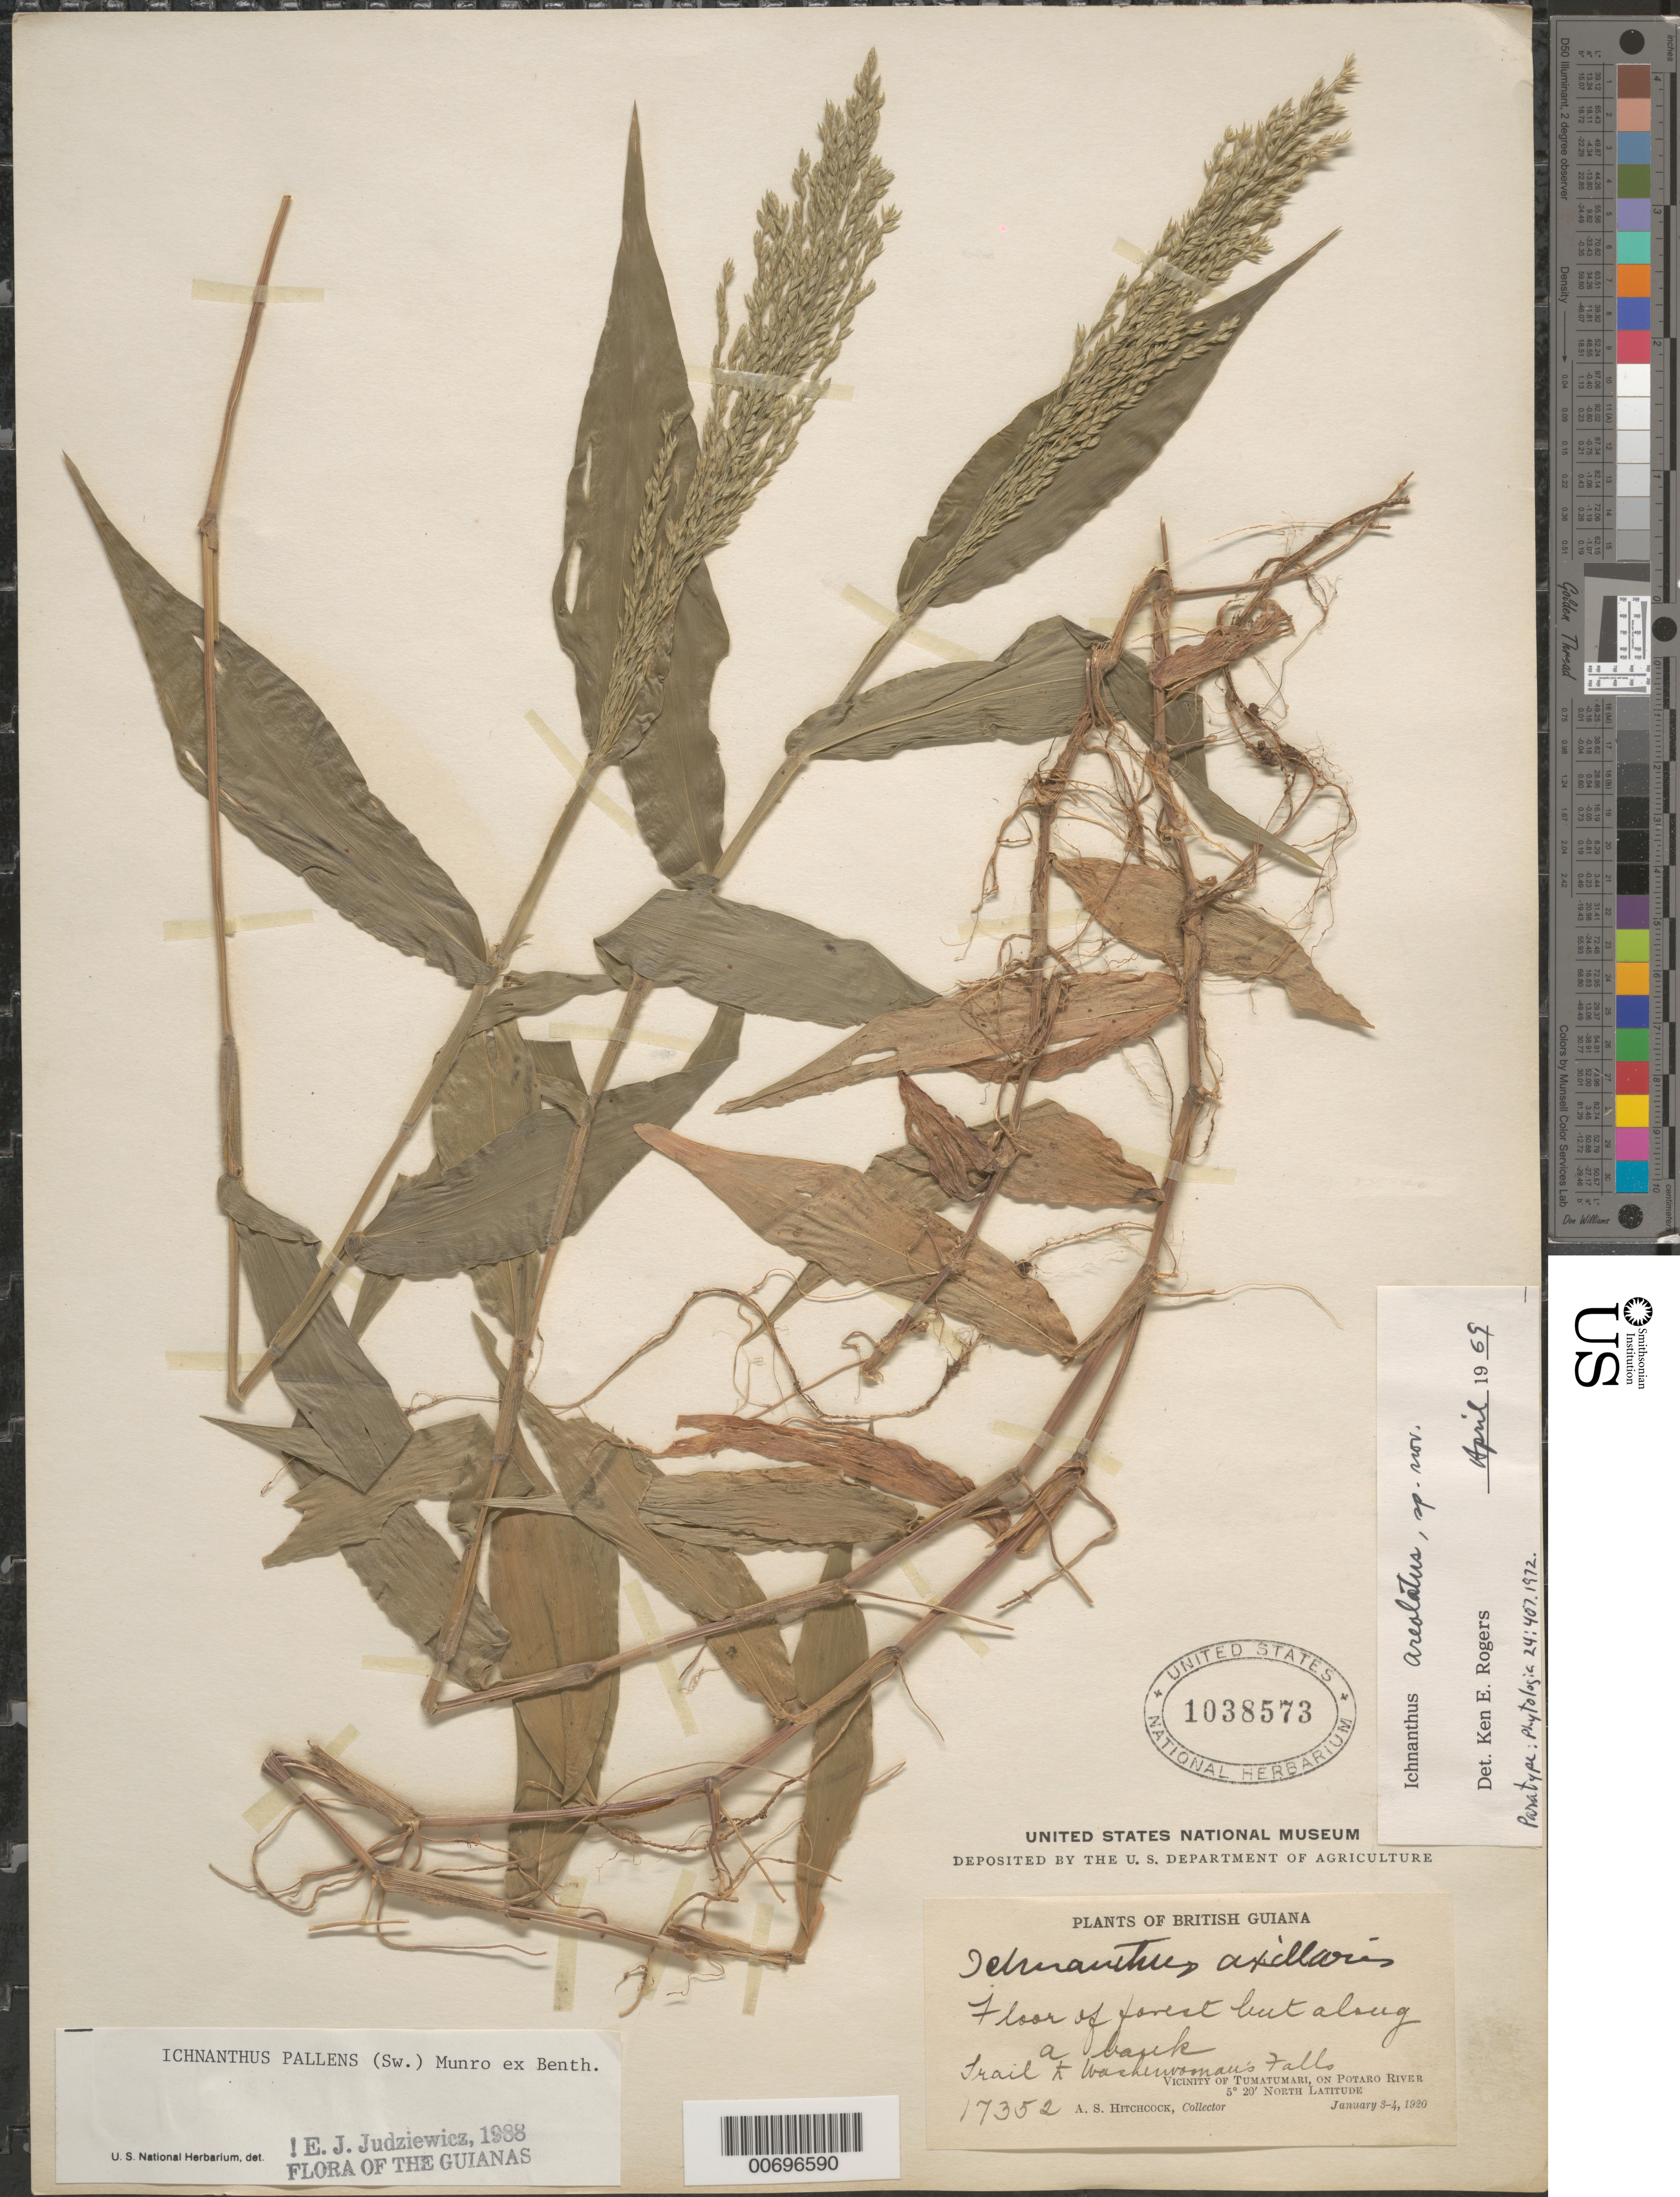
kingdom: Plantae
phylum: Tracheophyta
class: Liliopsida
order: Poales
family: Poaceae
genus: Ichnanthus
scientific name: Ichnanthus pallens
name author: (Sw.) Munro ex Benth.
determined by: Judziewicz, E. J.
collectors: A. S. Hitchcock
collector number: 17352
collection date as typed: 3-Jan-20 to 5-Jan-20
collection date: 1920-01-03/1920-01-05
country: Guyana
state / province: Potaro-Siparuni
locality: Tumatumari Village, Potaro R.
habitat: Floor of forest but along a bank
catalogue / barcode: US 1038573